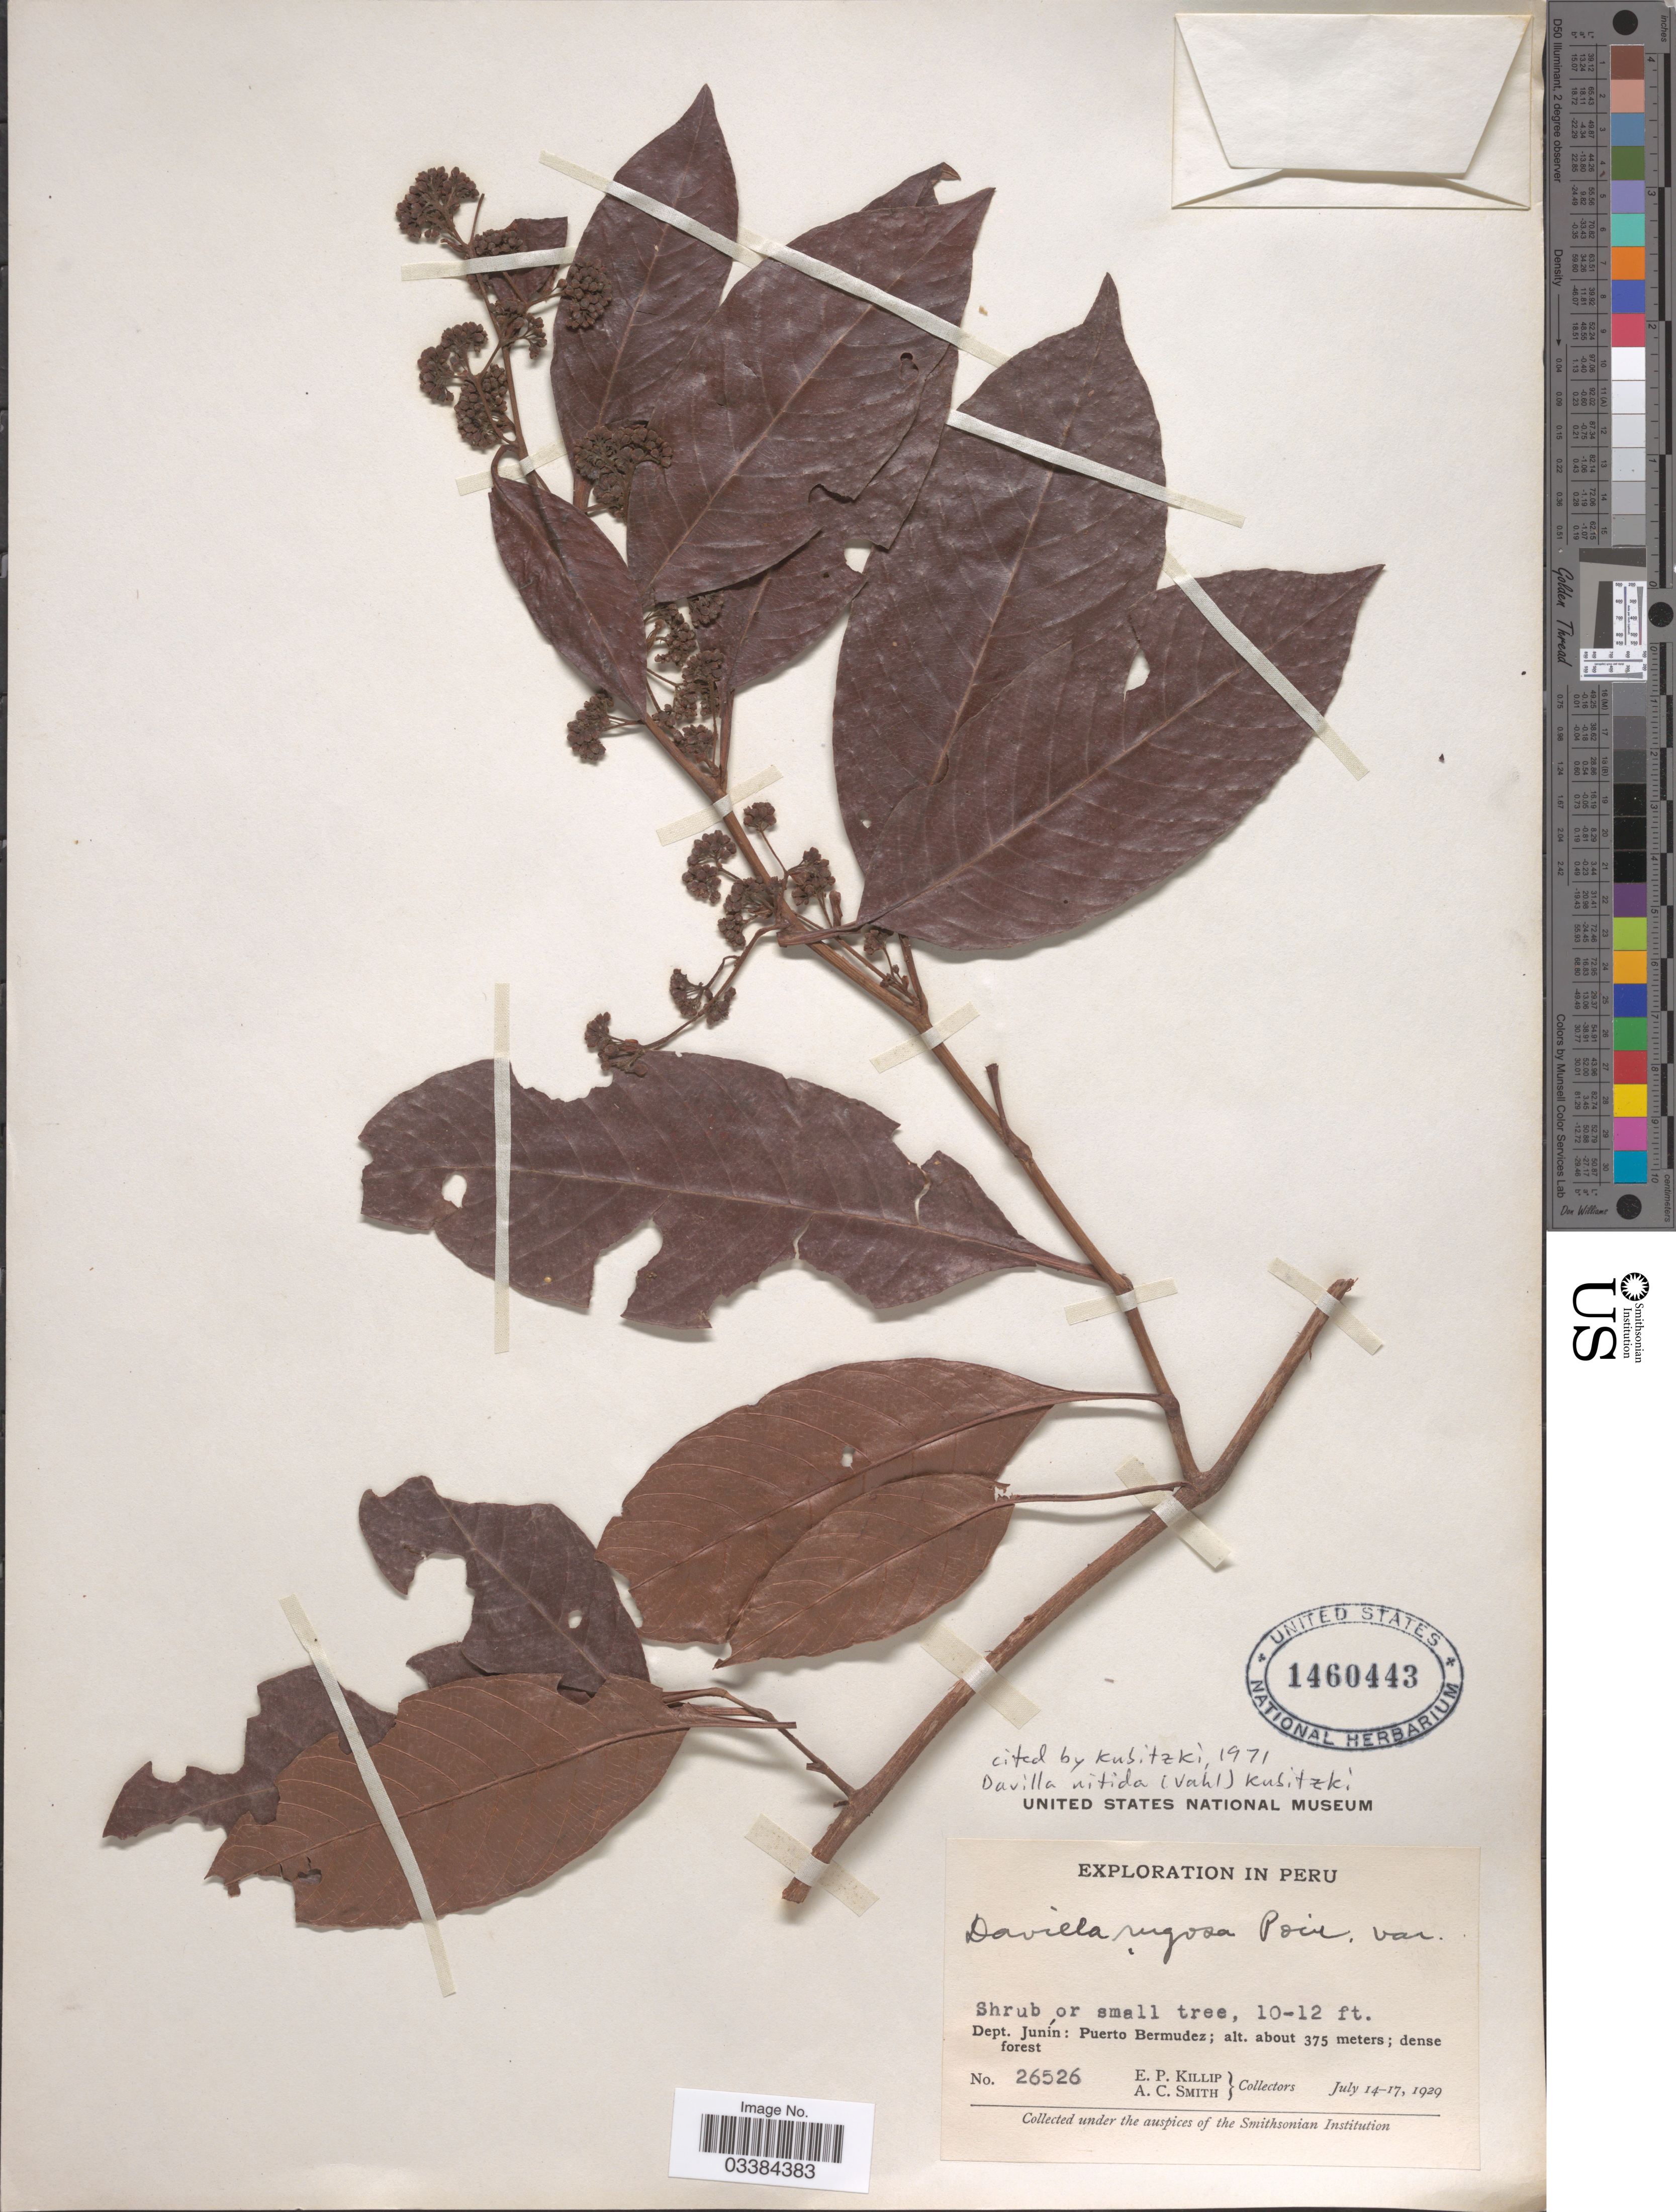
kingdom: Plantae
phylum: Tracheophyta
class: Magnoliopsida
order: Dilleniales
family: Dilleniaceae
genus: Davilla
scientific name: Davilla nitida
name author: (Vahl) Kubitzki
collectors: E. P. Killip & A. C. Smith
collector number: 26526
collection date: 1929-07-14/1929-07-17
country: Peru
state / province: Junín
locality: Dept. Junín: Puerto Bermudez.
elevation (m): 375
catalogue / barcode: US 1460443